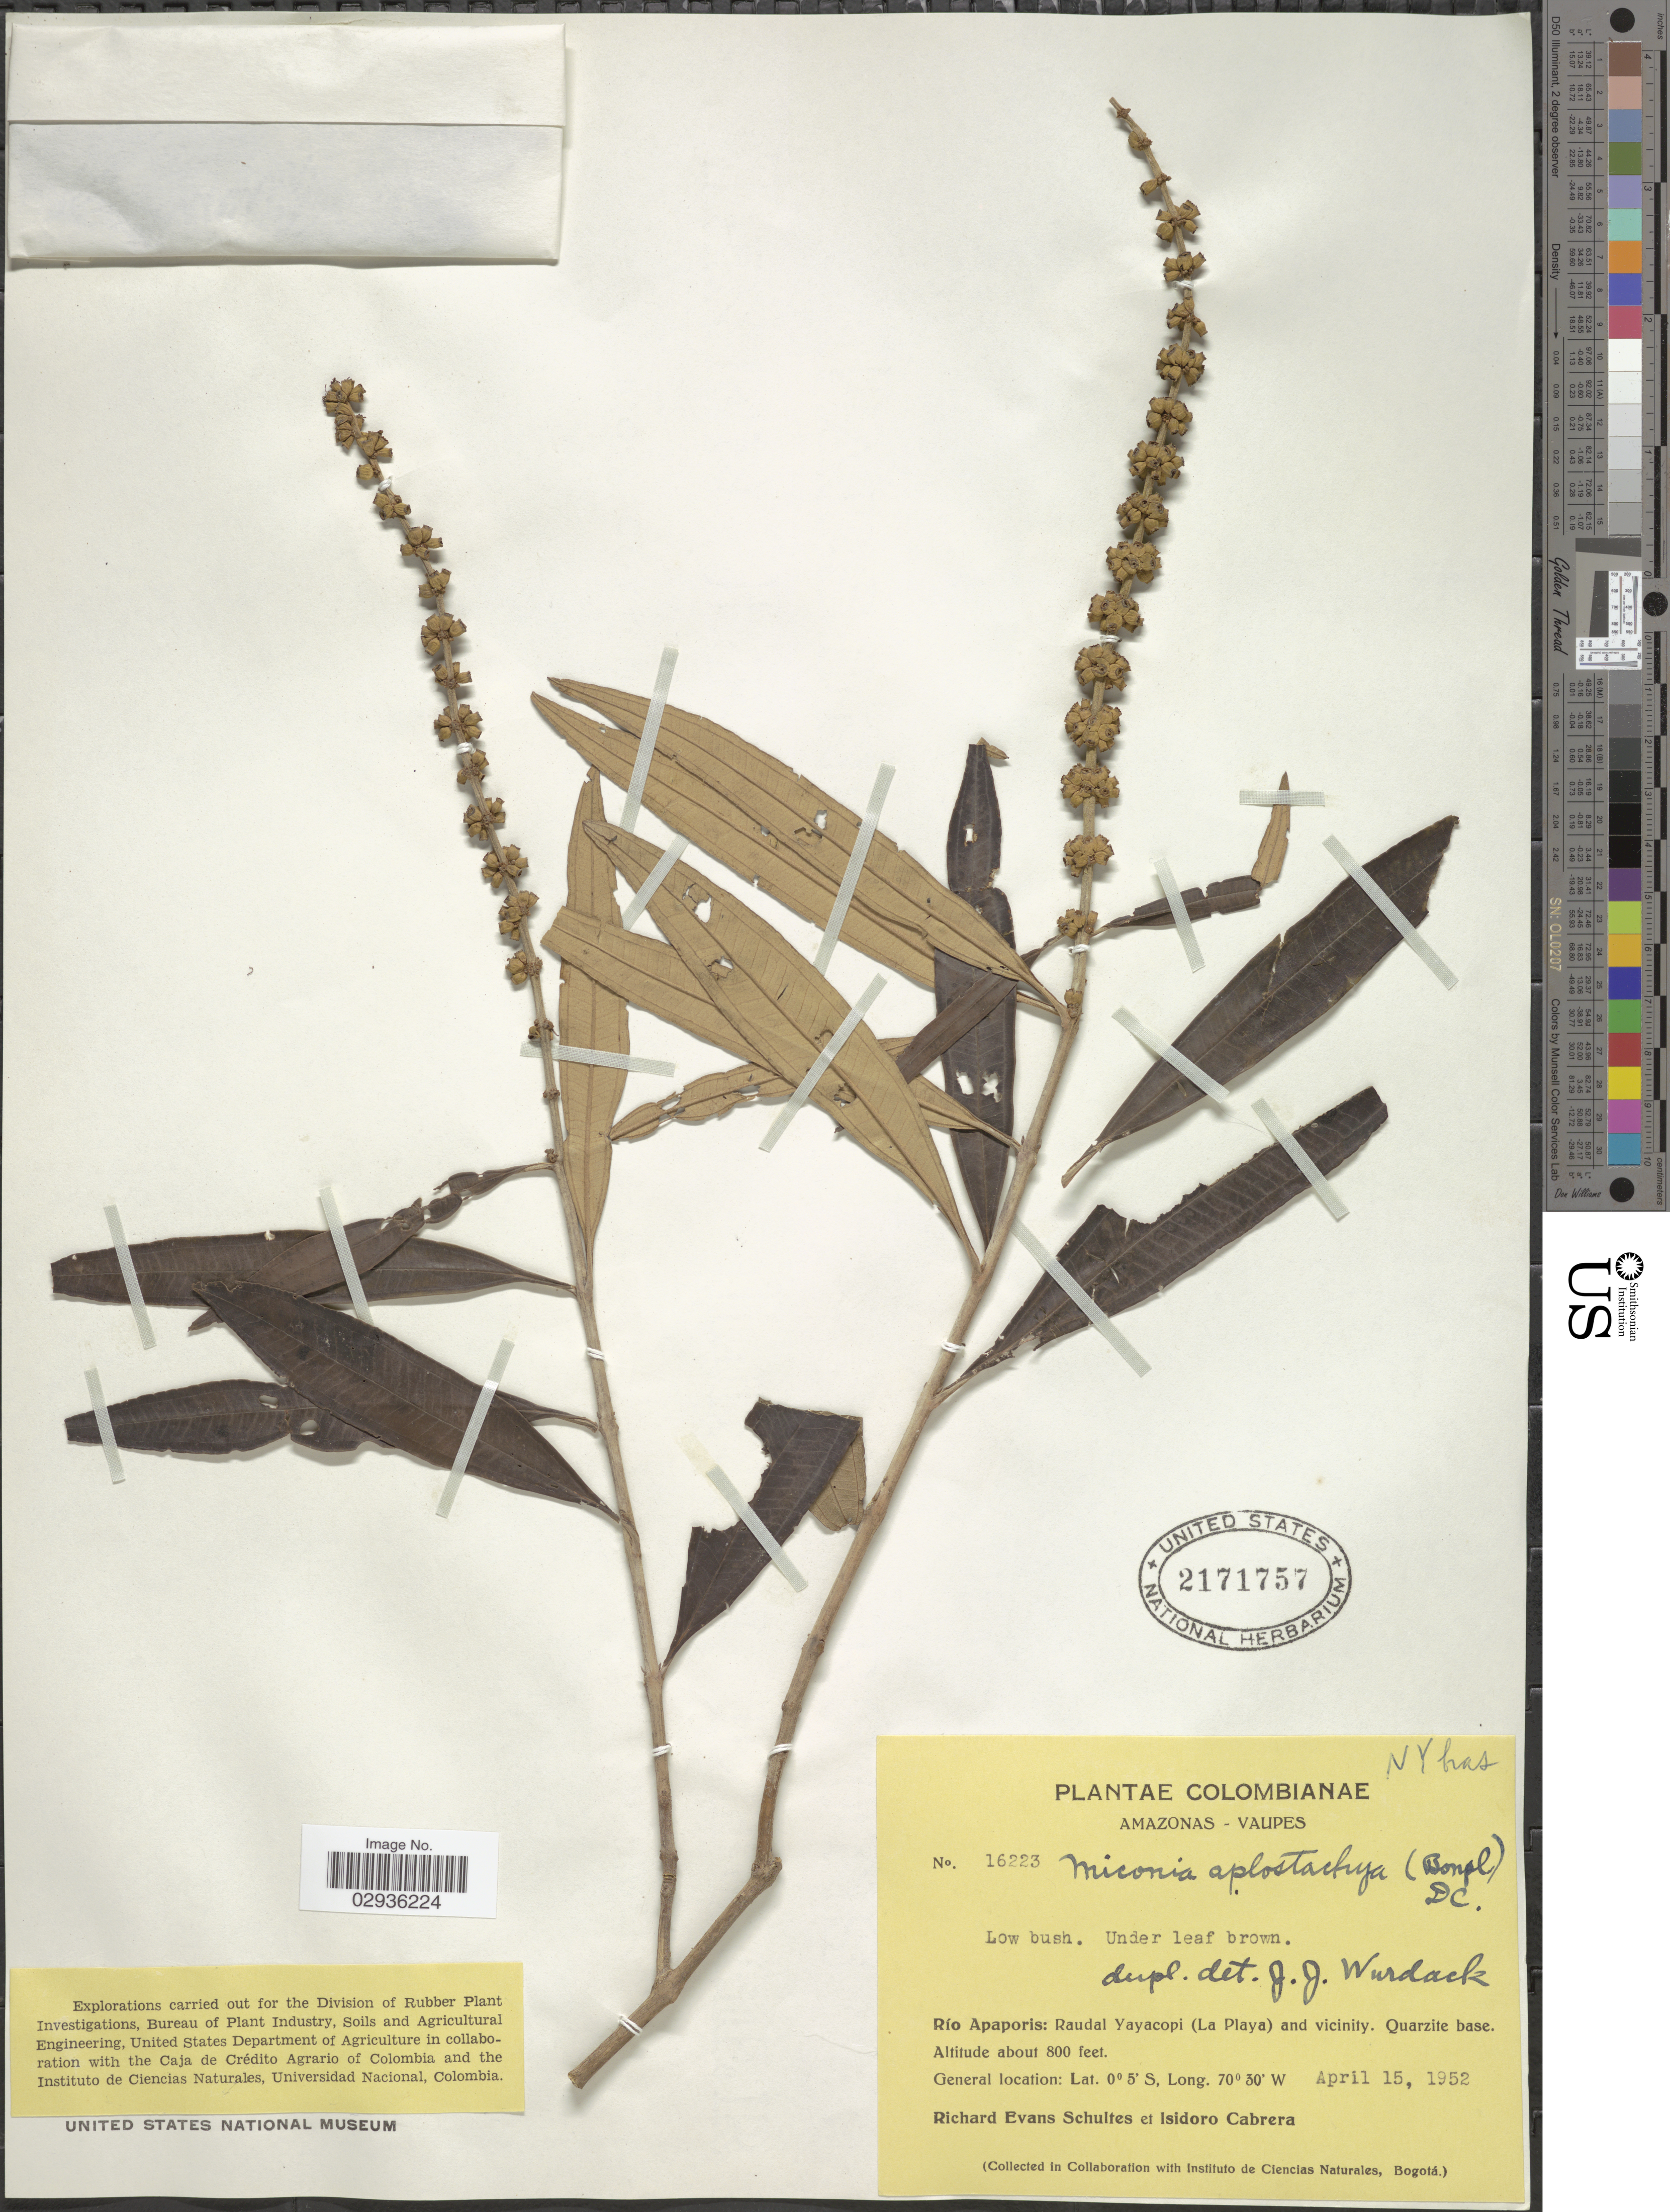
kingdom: Plantae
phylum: Tracheophyta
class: Magnoliopsida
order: Myrtales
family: Melastomataceae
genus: Miconia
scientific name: Miconia aplostachya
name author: (Bonpl.) DC.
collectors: R. E. Schultes & I. Cabrera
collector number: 16223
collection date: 1952-04-15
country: Colombia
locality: Amazonas-Vaupes. Río Apaporis: Raudal Yayacopi (La Playa) and vicinity. Quartzite base.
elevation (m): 244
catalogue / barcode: US 2171757